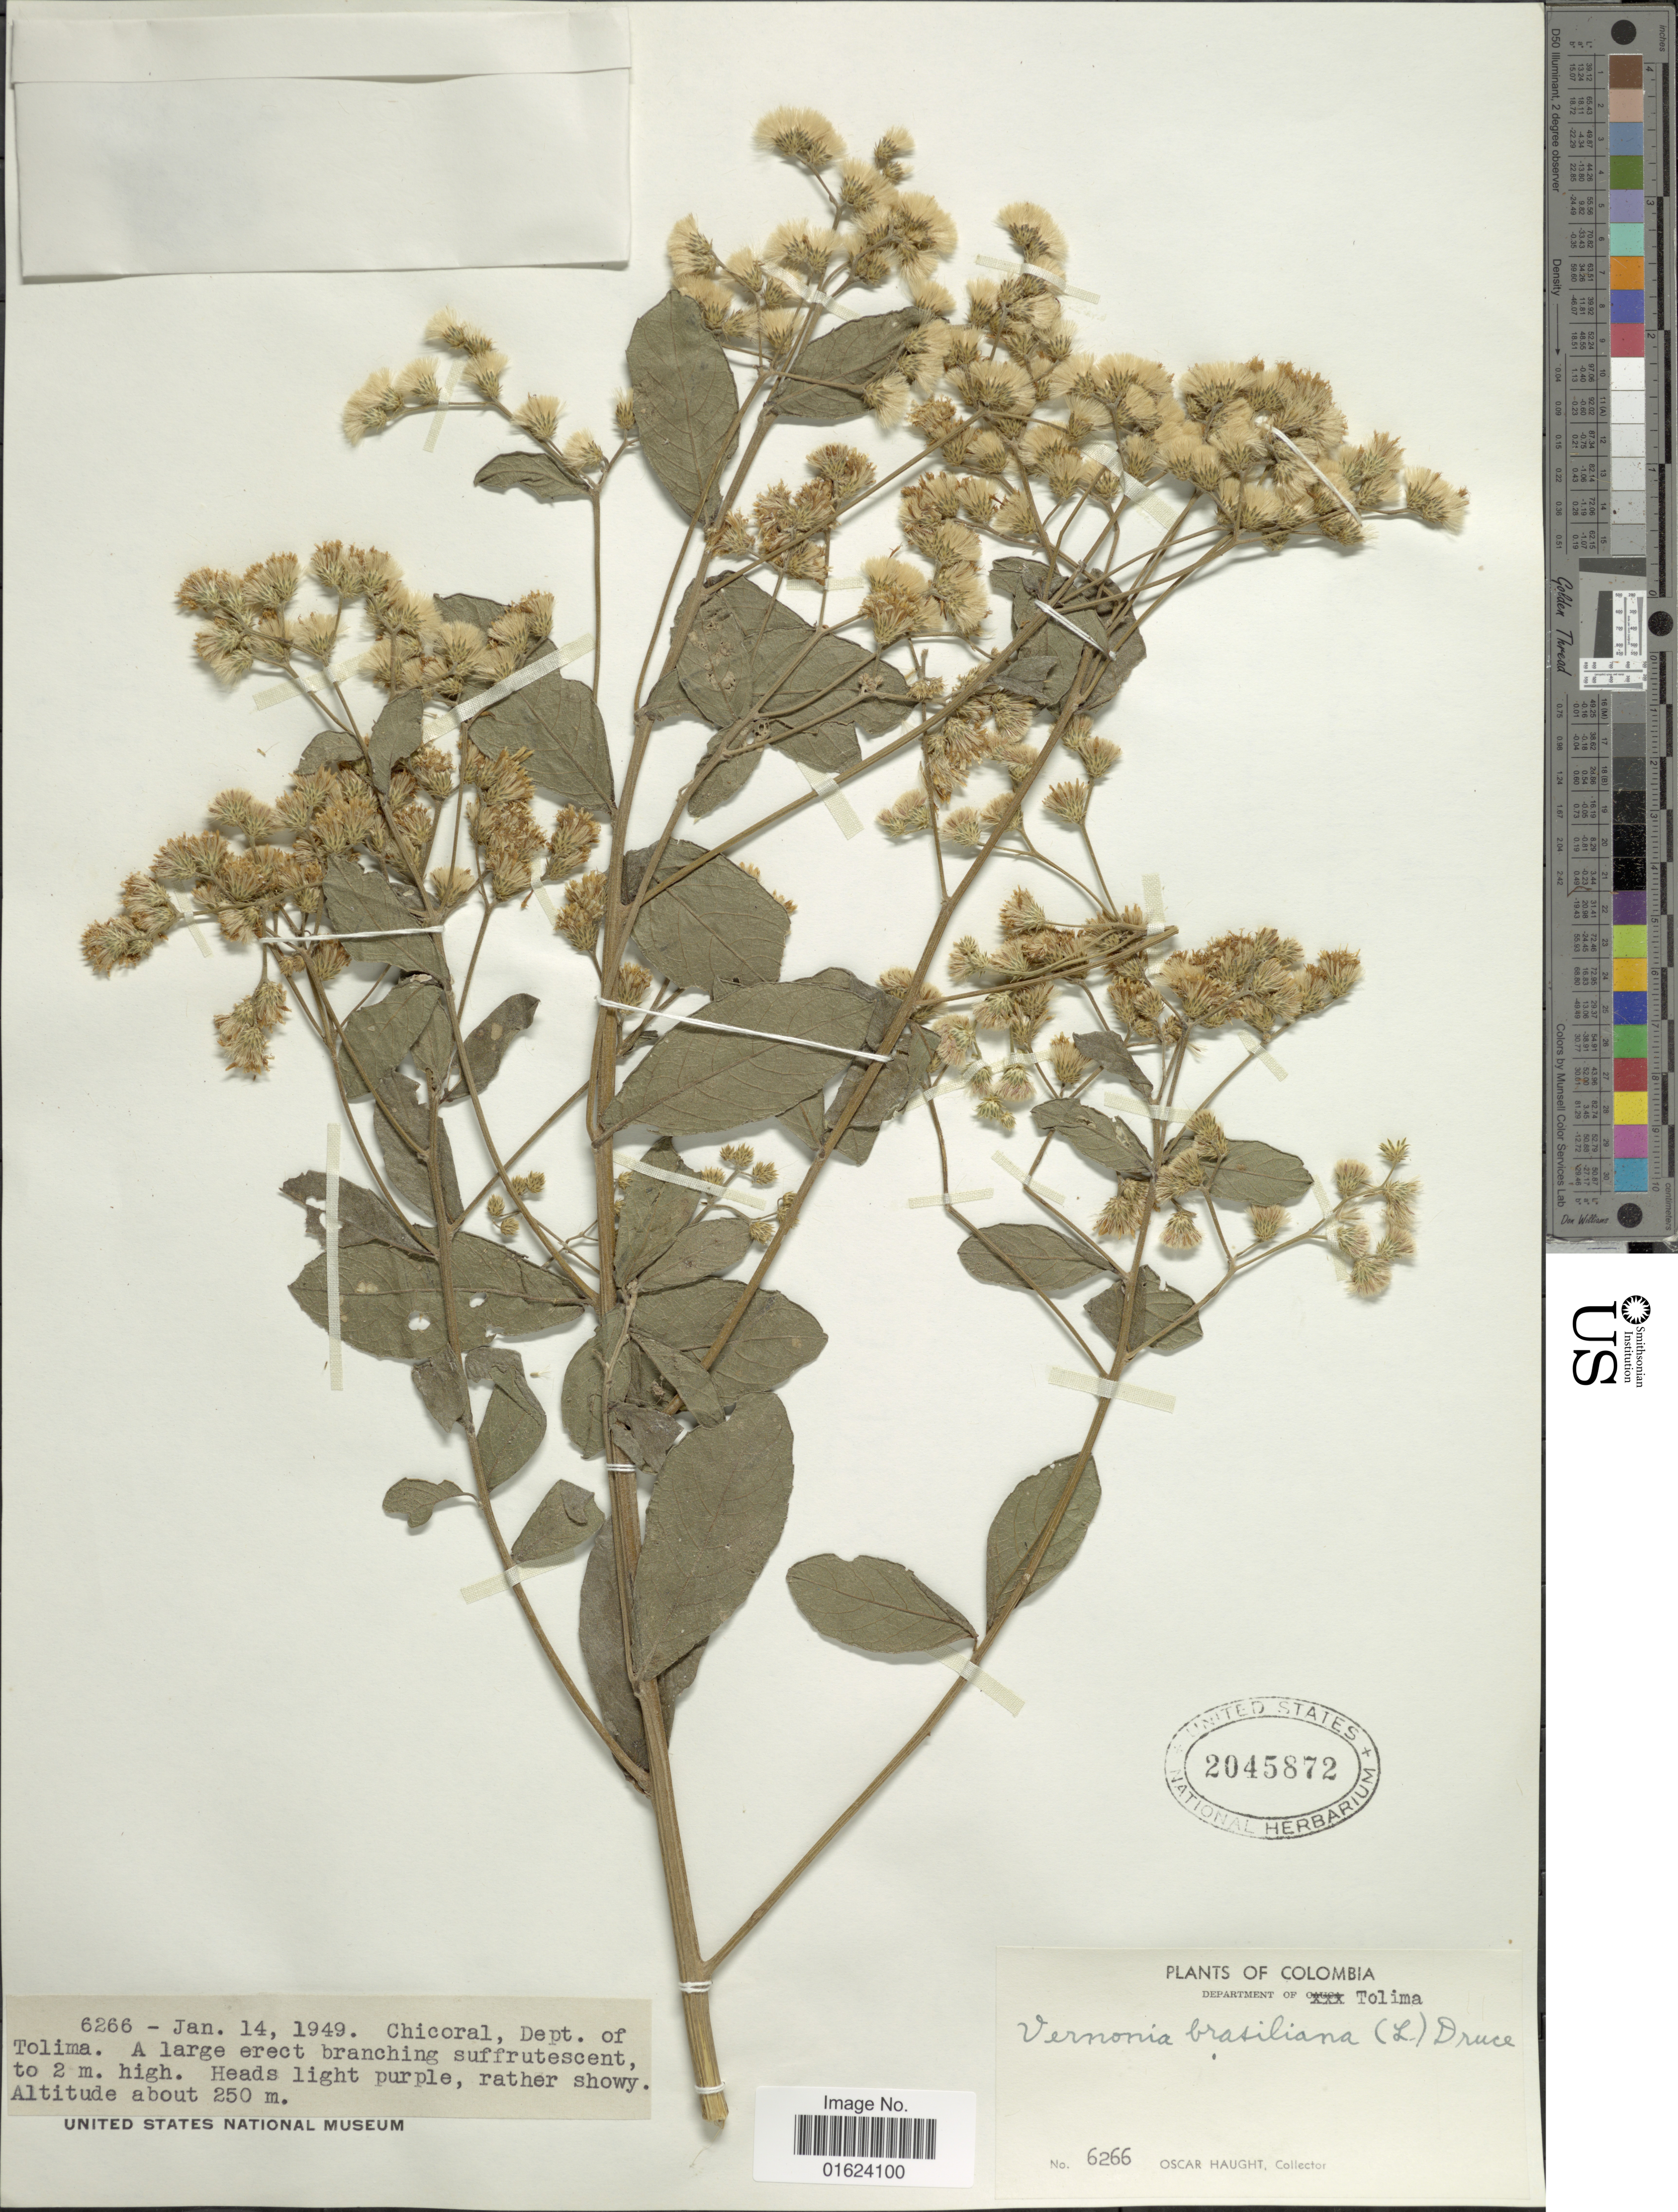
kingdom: Plantae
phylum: Tracheophyta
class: Magnoliopsida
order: Asterales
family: Asteraceae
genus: Vernonia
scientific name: Vernonia brasiliana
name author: (L.) Druce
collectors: O. Haught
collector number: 6266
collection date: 1949-01-14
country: Colombia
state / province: Tolima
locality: Department of Tolima. Chicoral Dept. of Tolima.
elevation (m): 250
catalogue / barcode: US 2045872